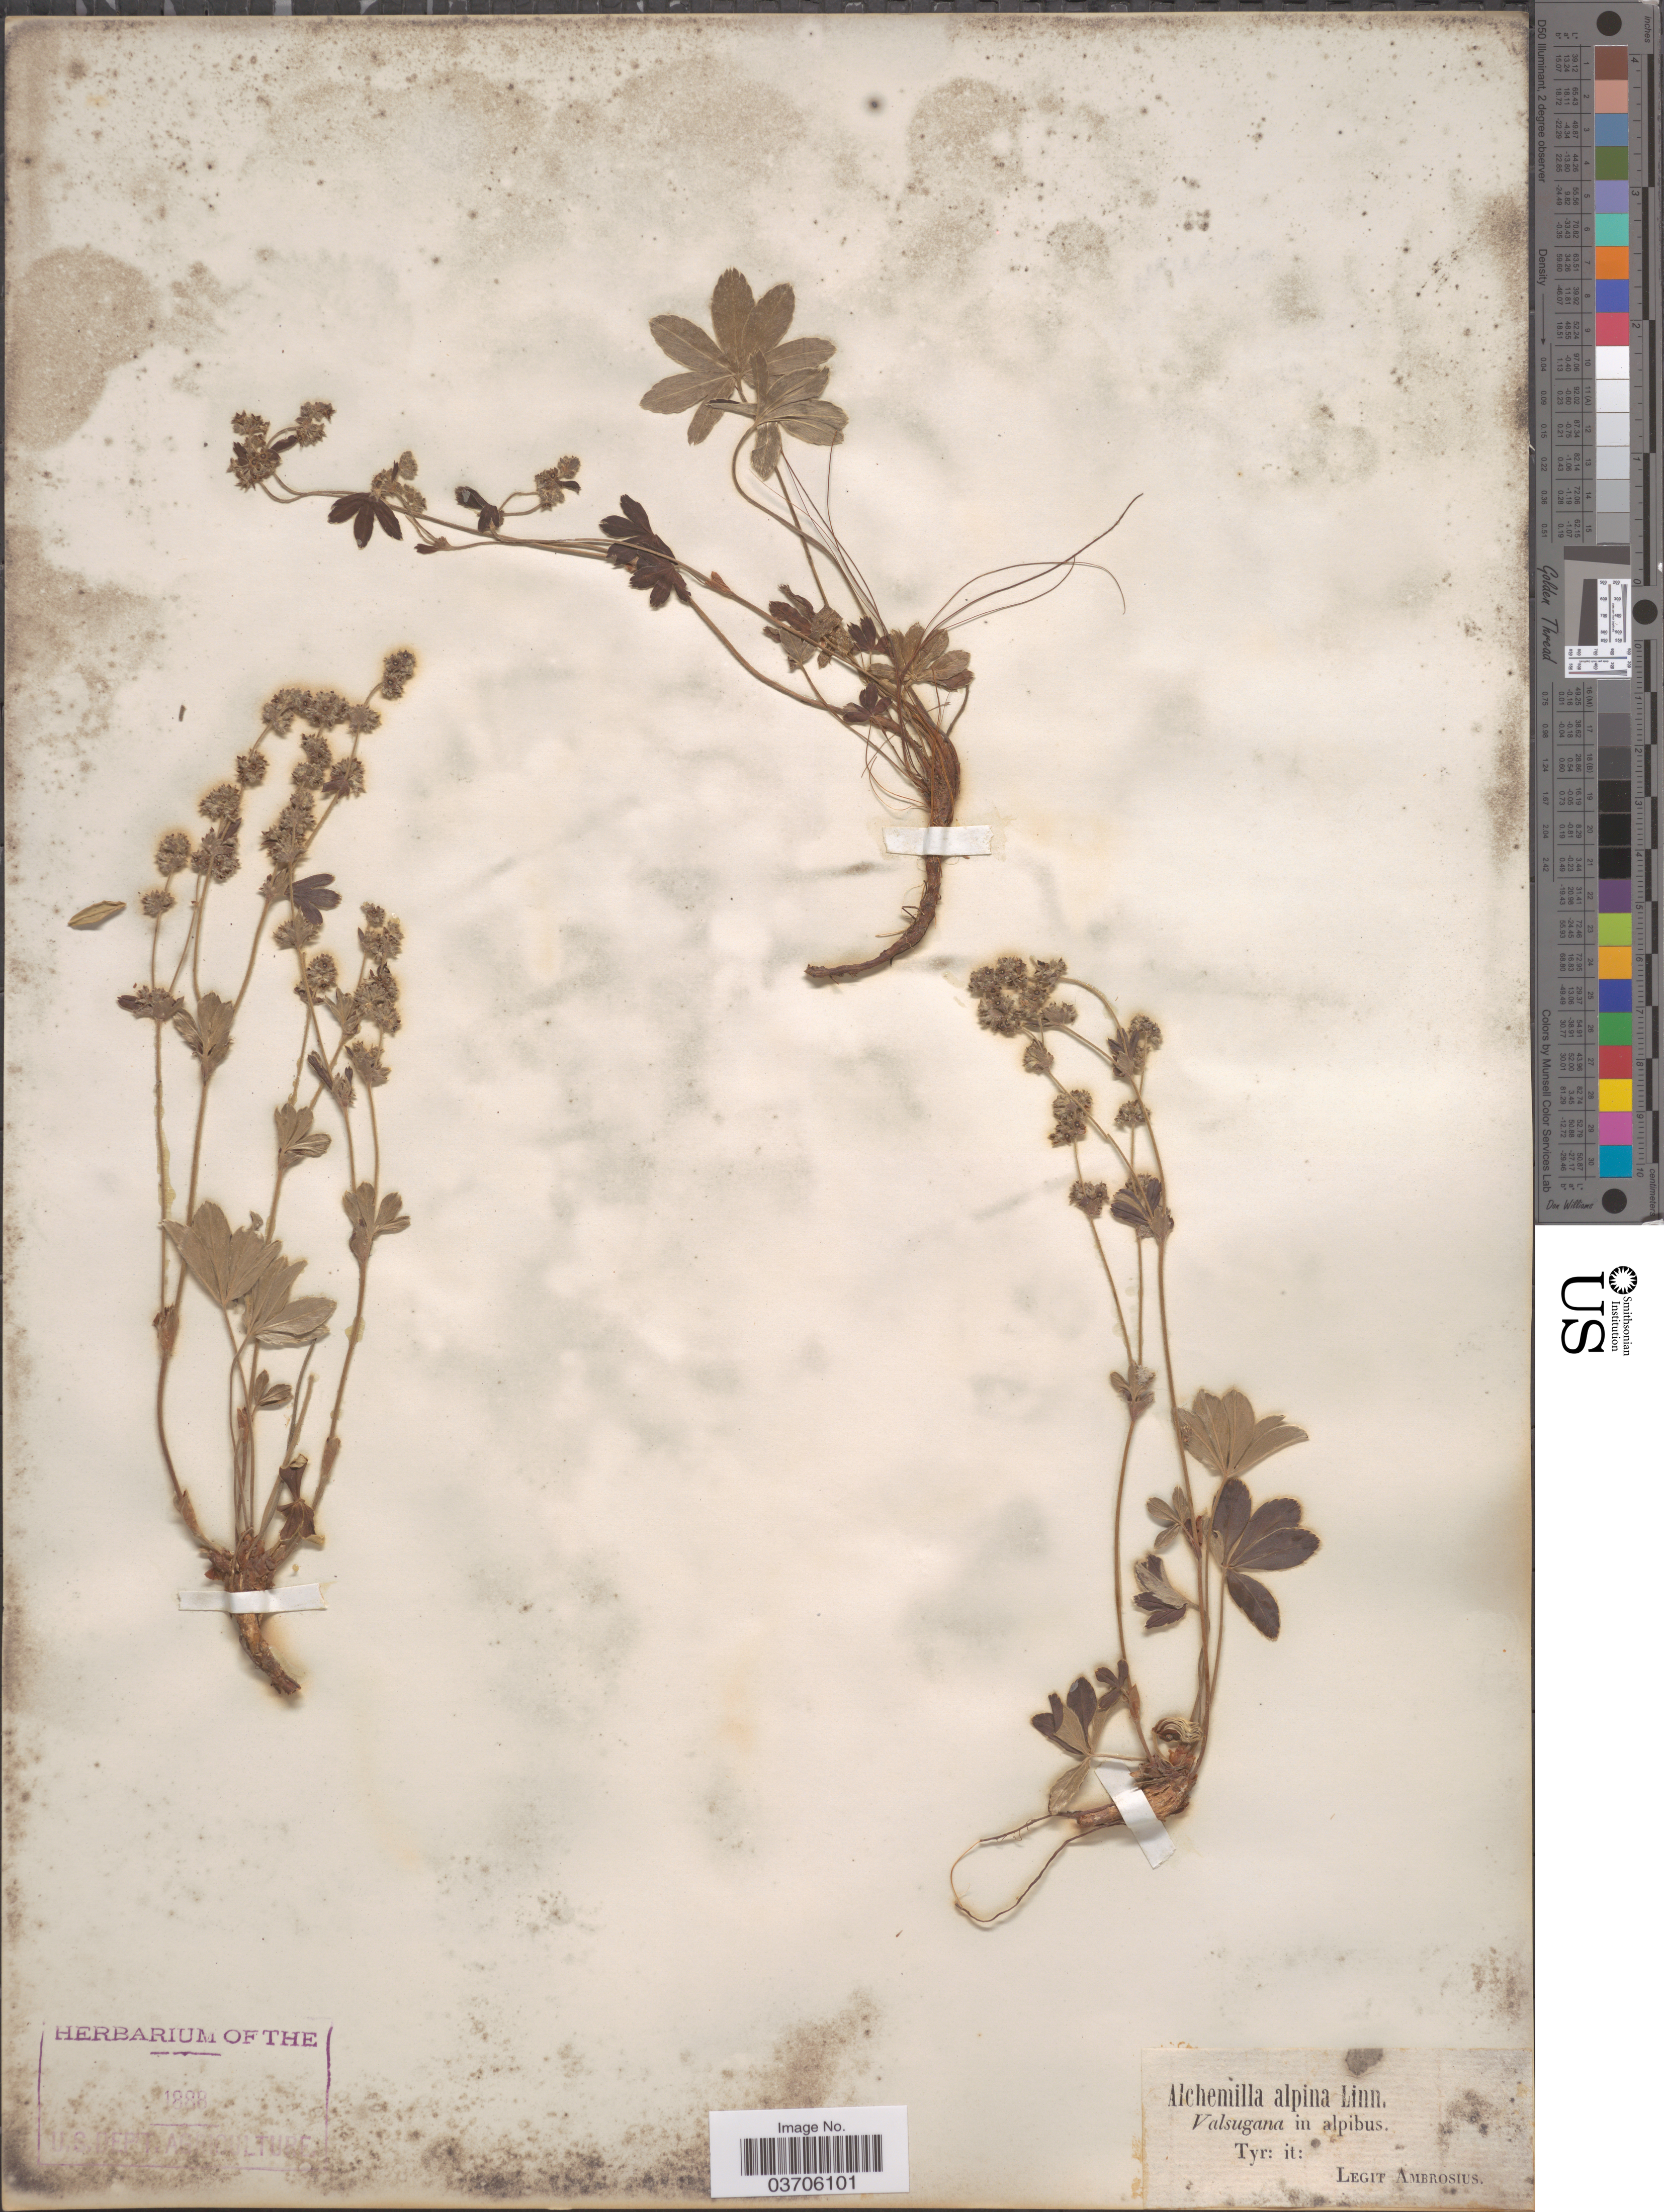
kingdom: Plantae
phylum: Tracheophyta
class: Magnoliopsida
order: Rosales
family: Rosaceae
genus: Alchemilla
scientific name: Alchemilla alpina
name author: L.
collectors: Ambrosius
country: Italy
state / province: Trentino-Alto Adige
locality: Valsugana in alpibus. Tyr: it.